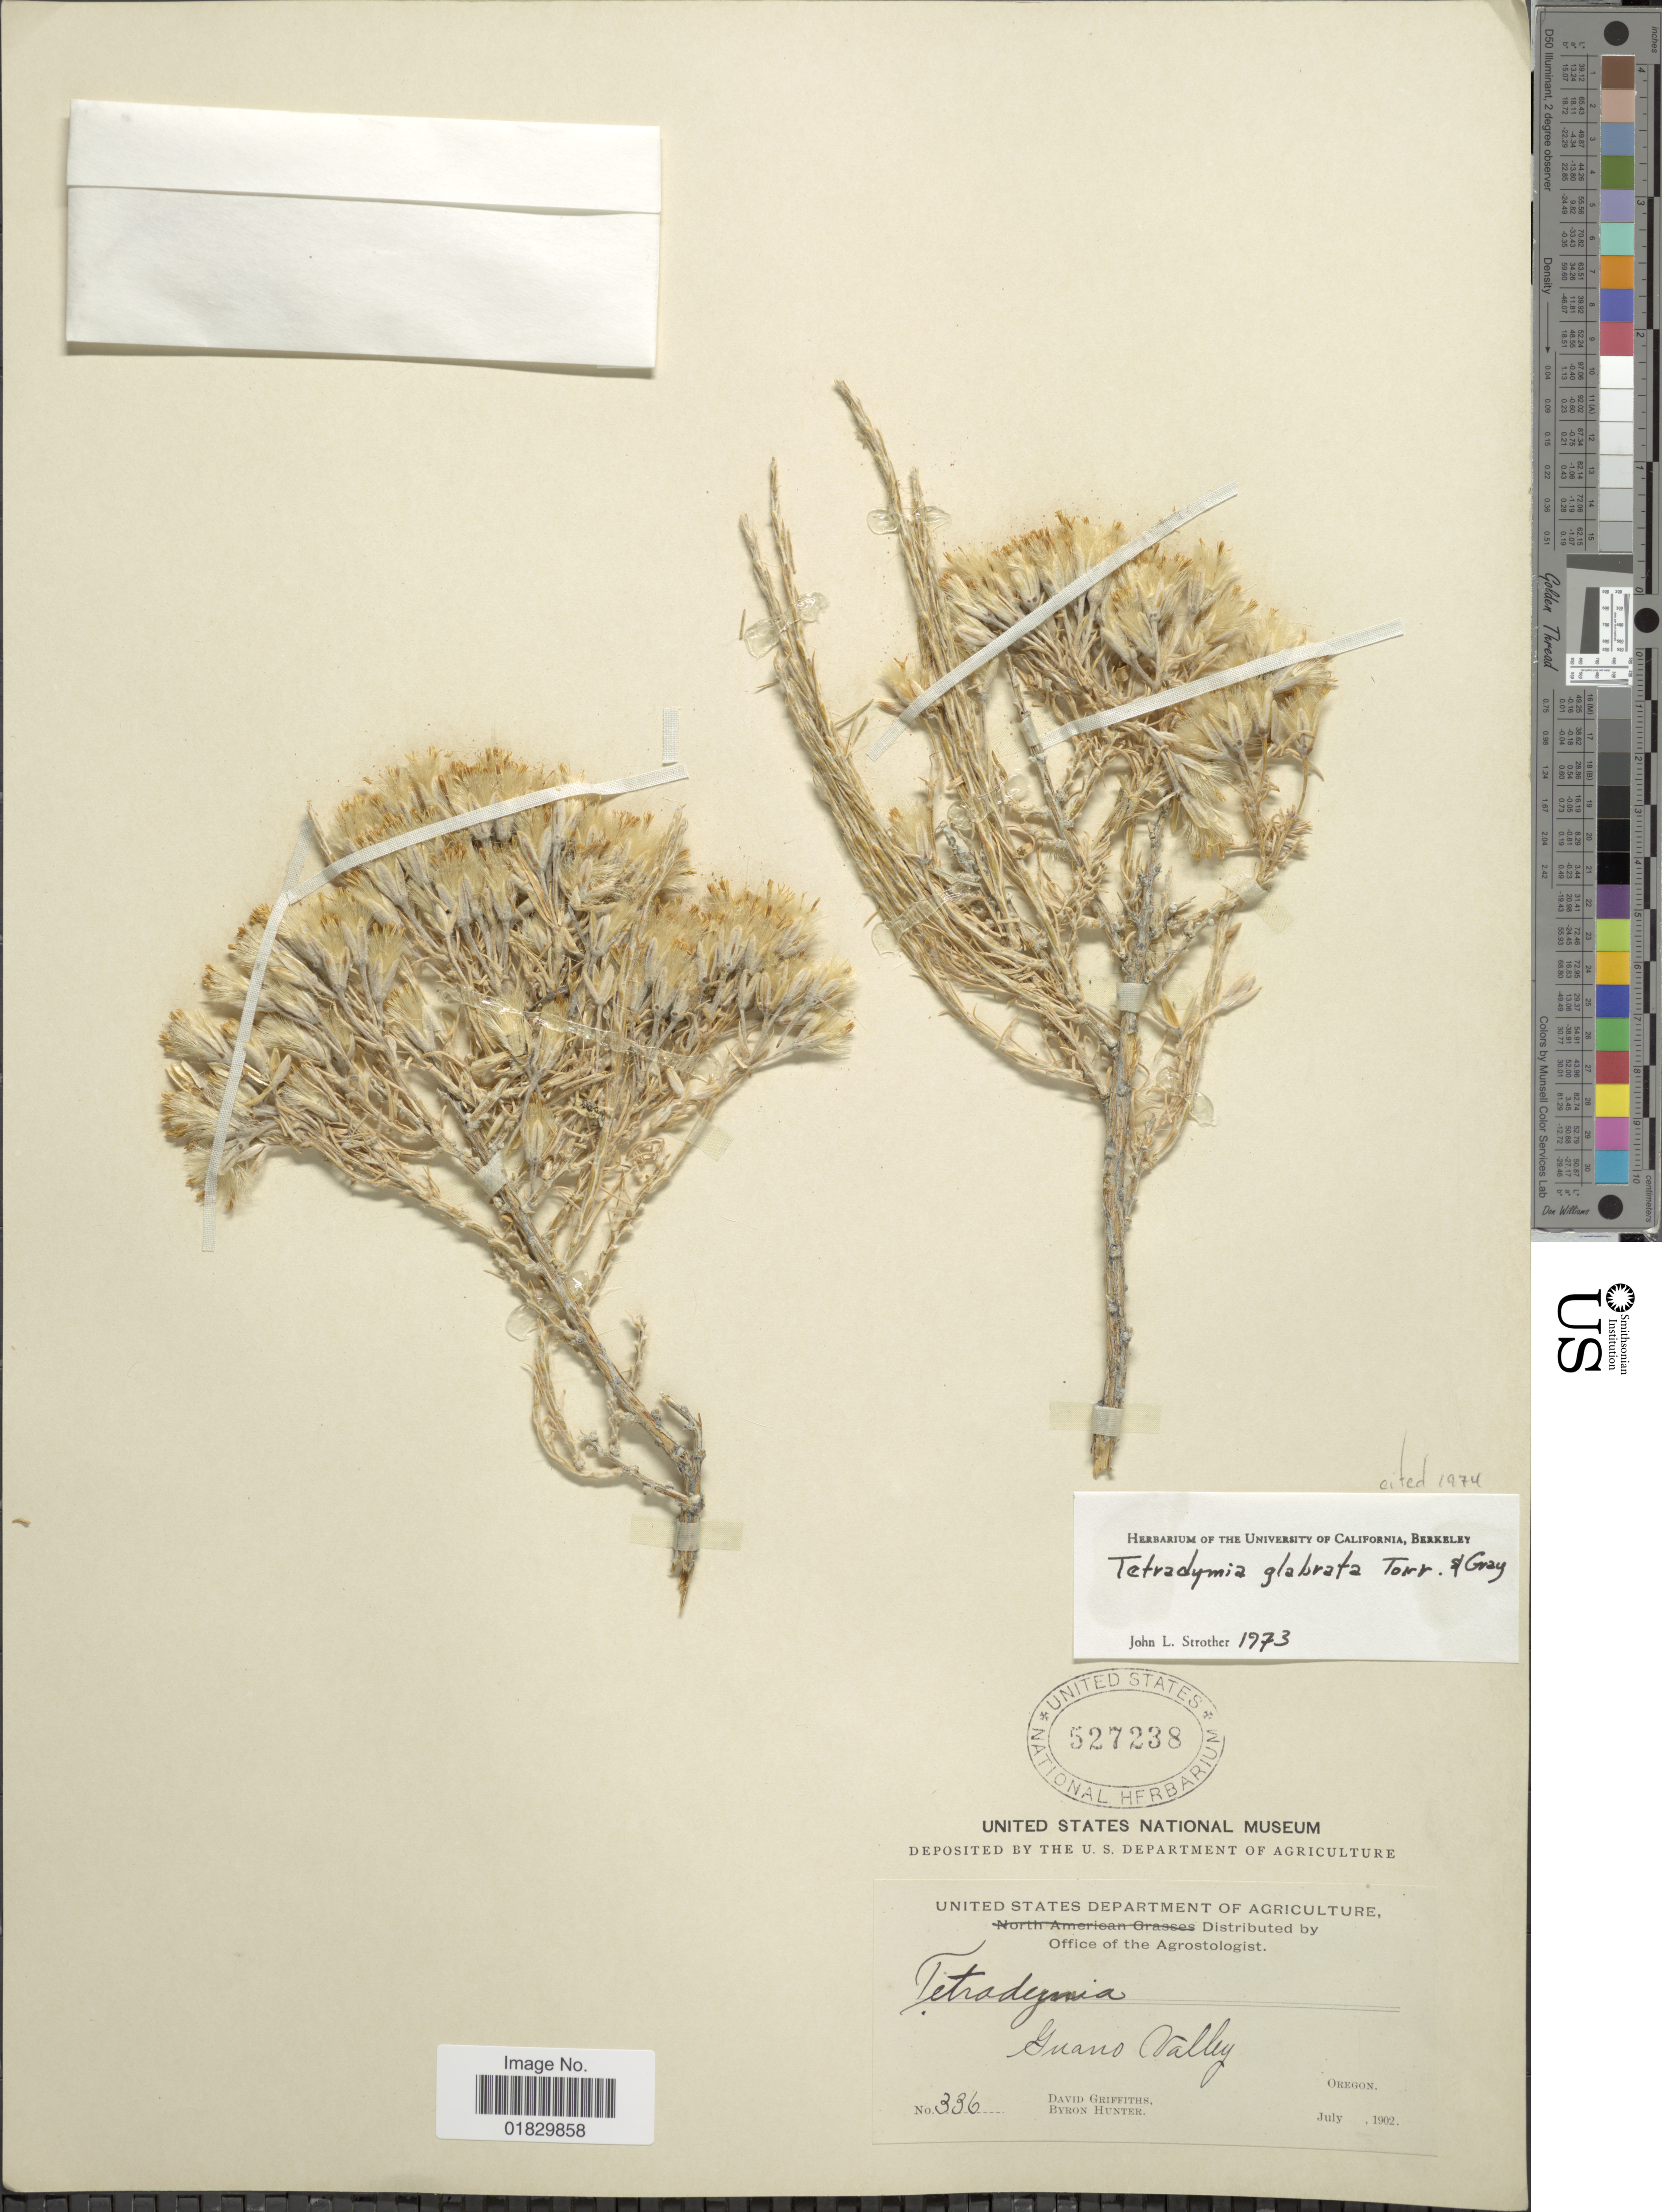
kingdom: Plantae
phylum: Tracheophyta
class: Magnoliopsida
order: Asterales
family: Asteraceae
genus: Tetradymia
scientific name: Tetradymia glabrata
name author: Torr. & A. Gray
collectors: D. Griffiths & B. Hunter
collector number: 336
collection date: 1902-07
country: United States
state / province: Oregon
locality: Guano Valley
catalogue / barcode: US 527238